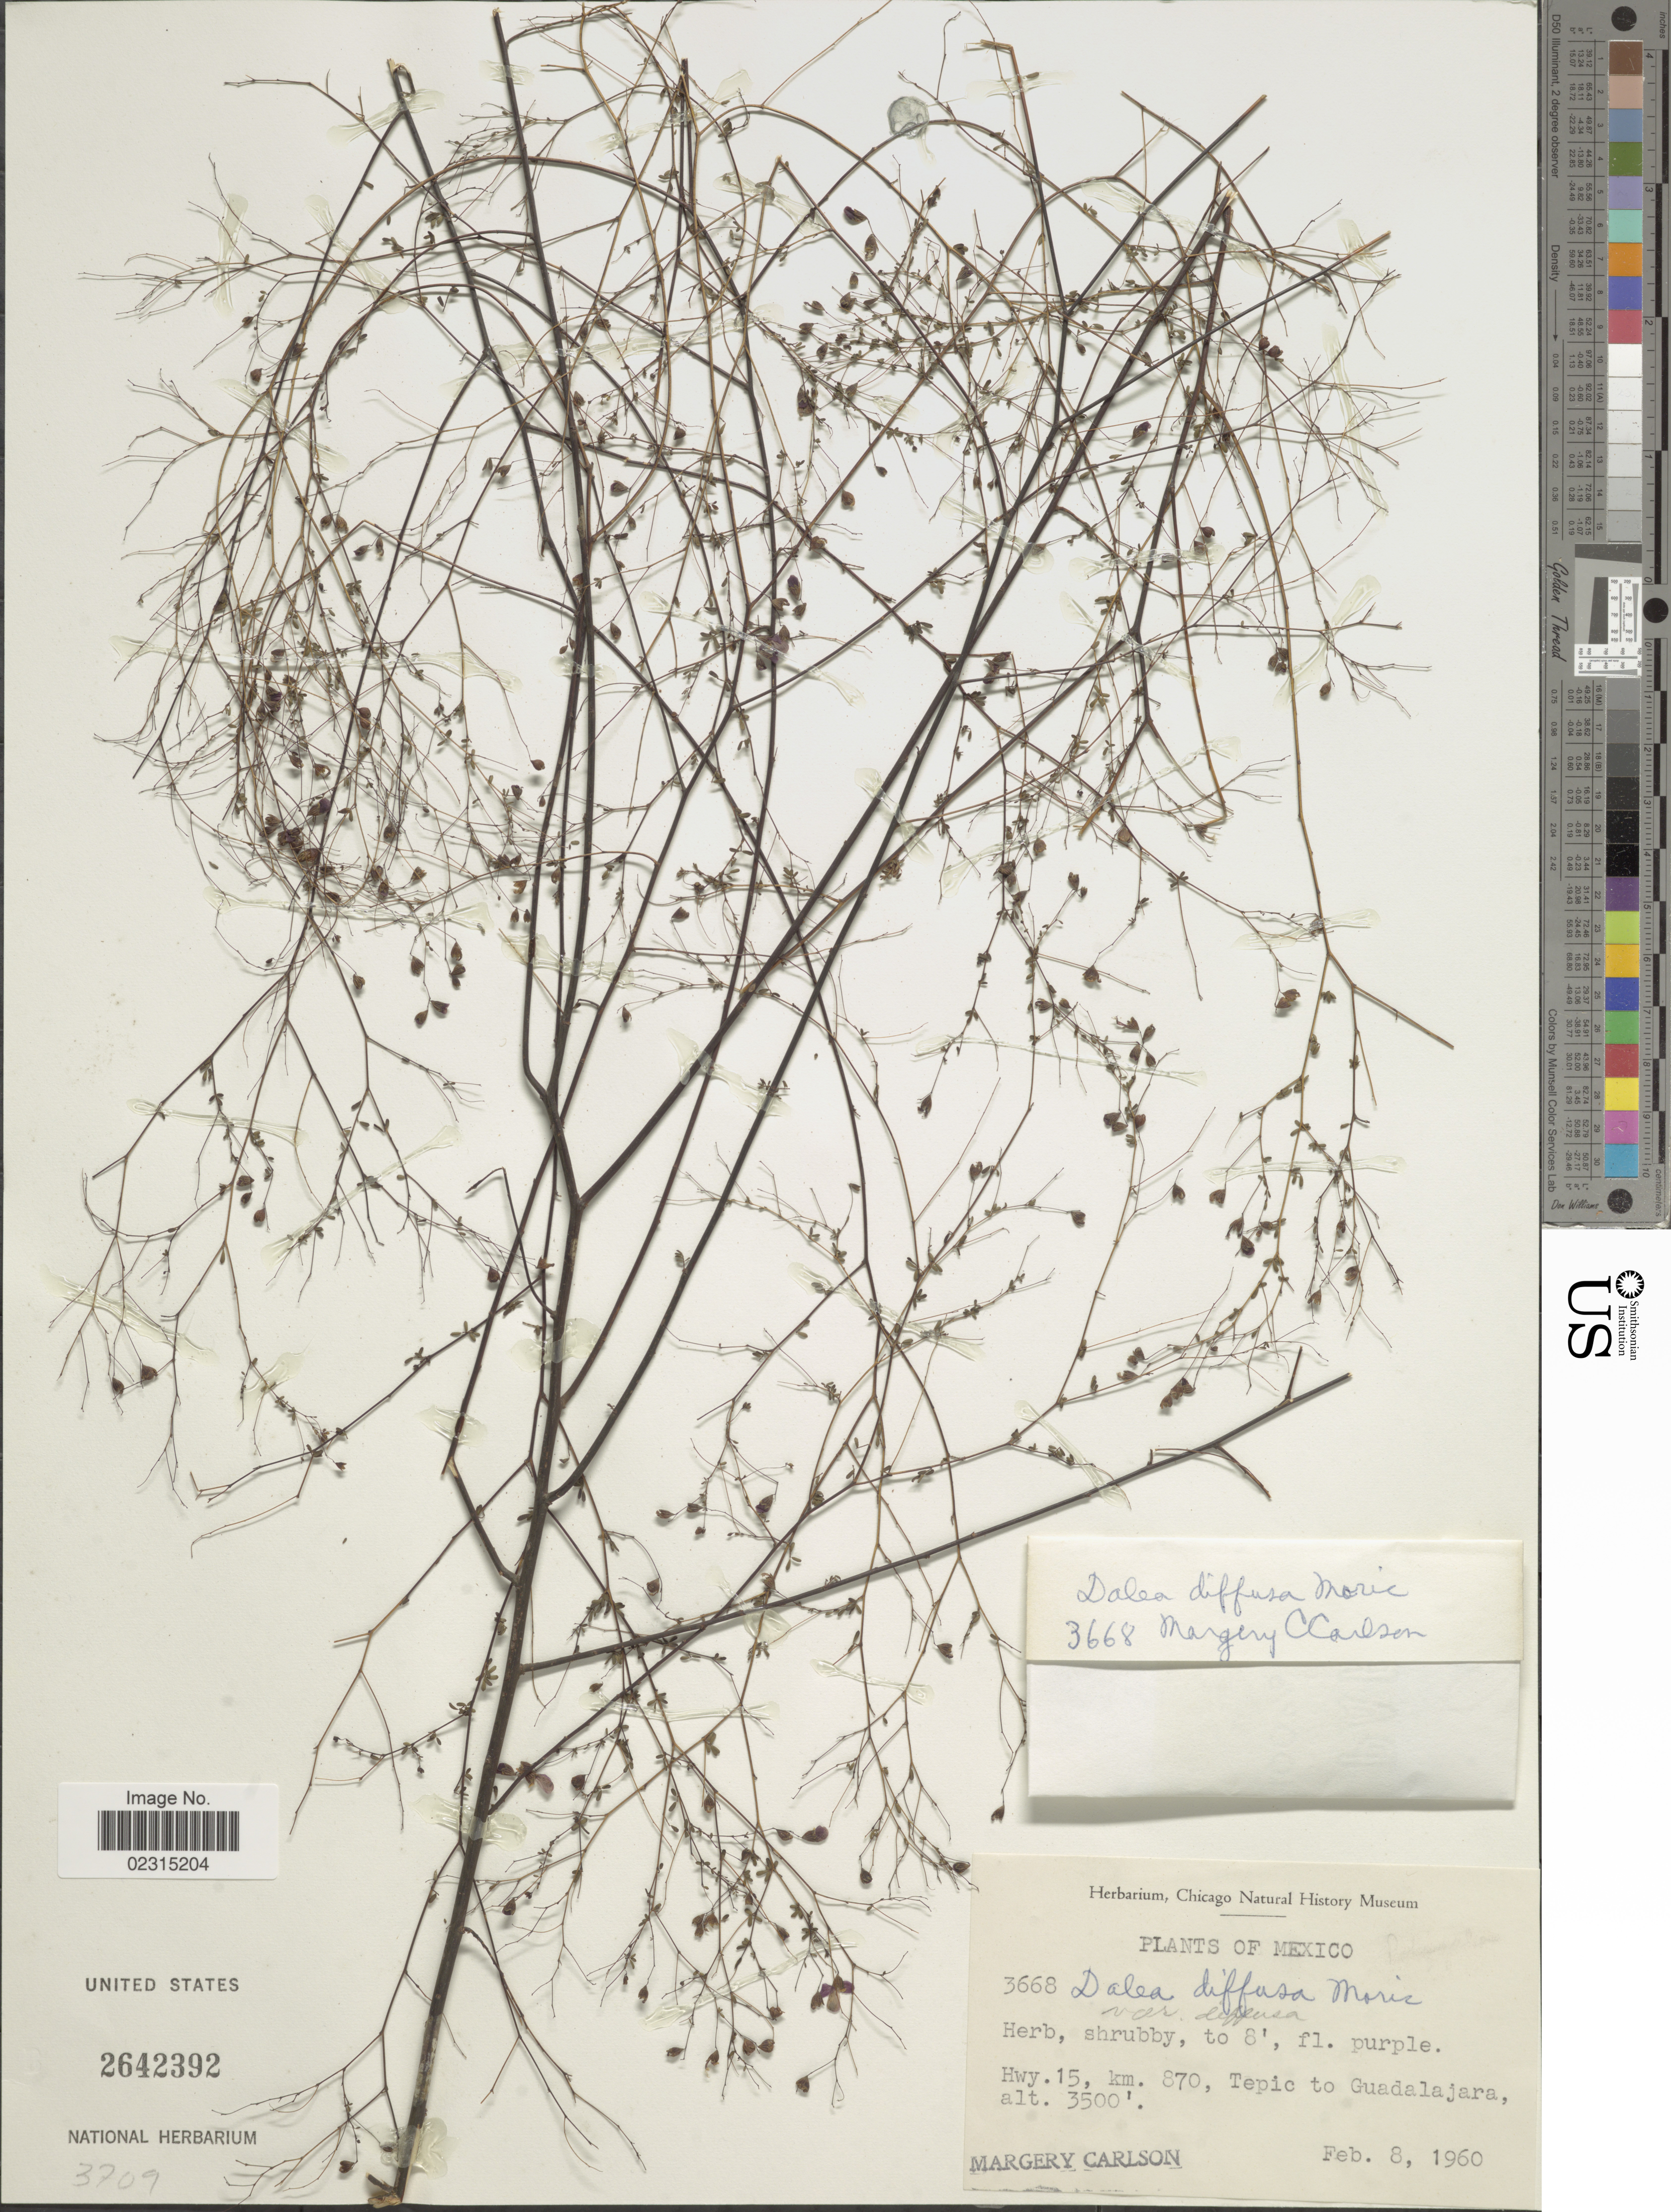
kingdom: Plantae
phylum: Tracheophyta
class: Magnoliopsida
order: Fabales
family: Fabaceae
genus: Marina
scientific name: Marina diffusa var. diffusa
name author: (Moric.) Barneby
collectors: M. C. Carlson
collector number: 3668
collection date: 1960-02-08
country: Mexico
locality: Hwy 15 Km 870 Tepic to Guadalajara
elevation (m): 1067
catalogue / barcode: US 2642392